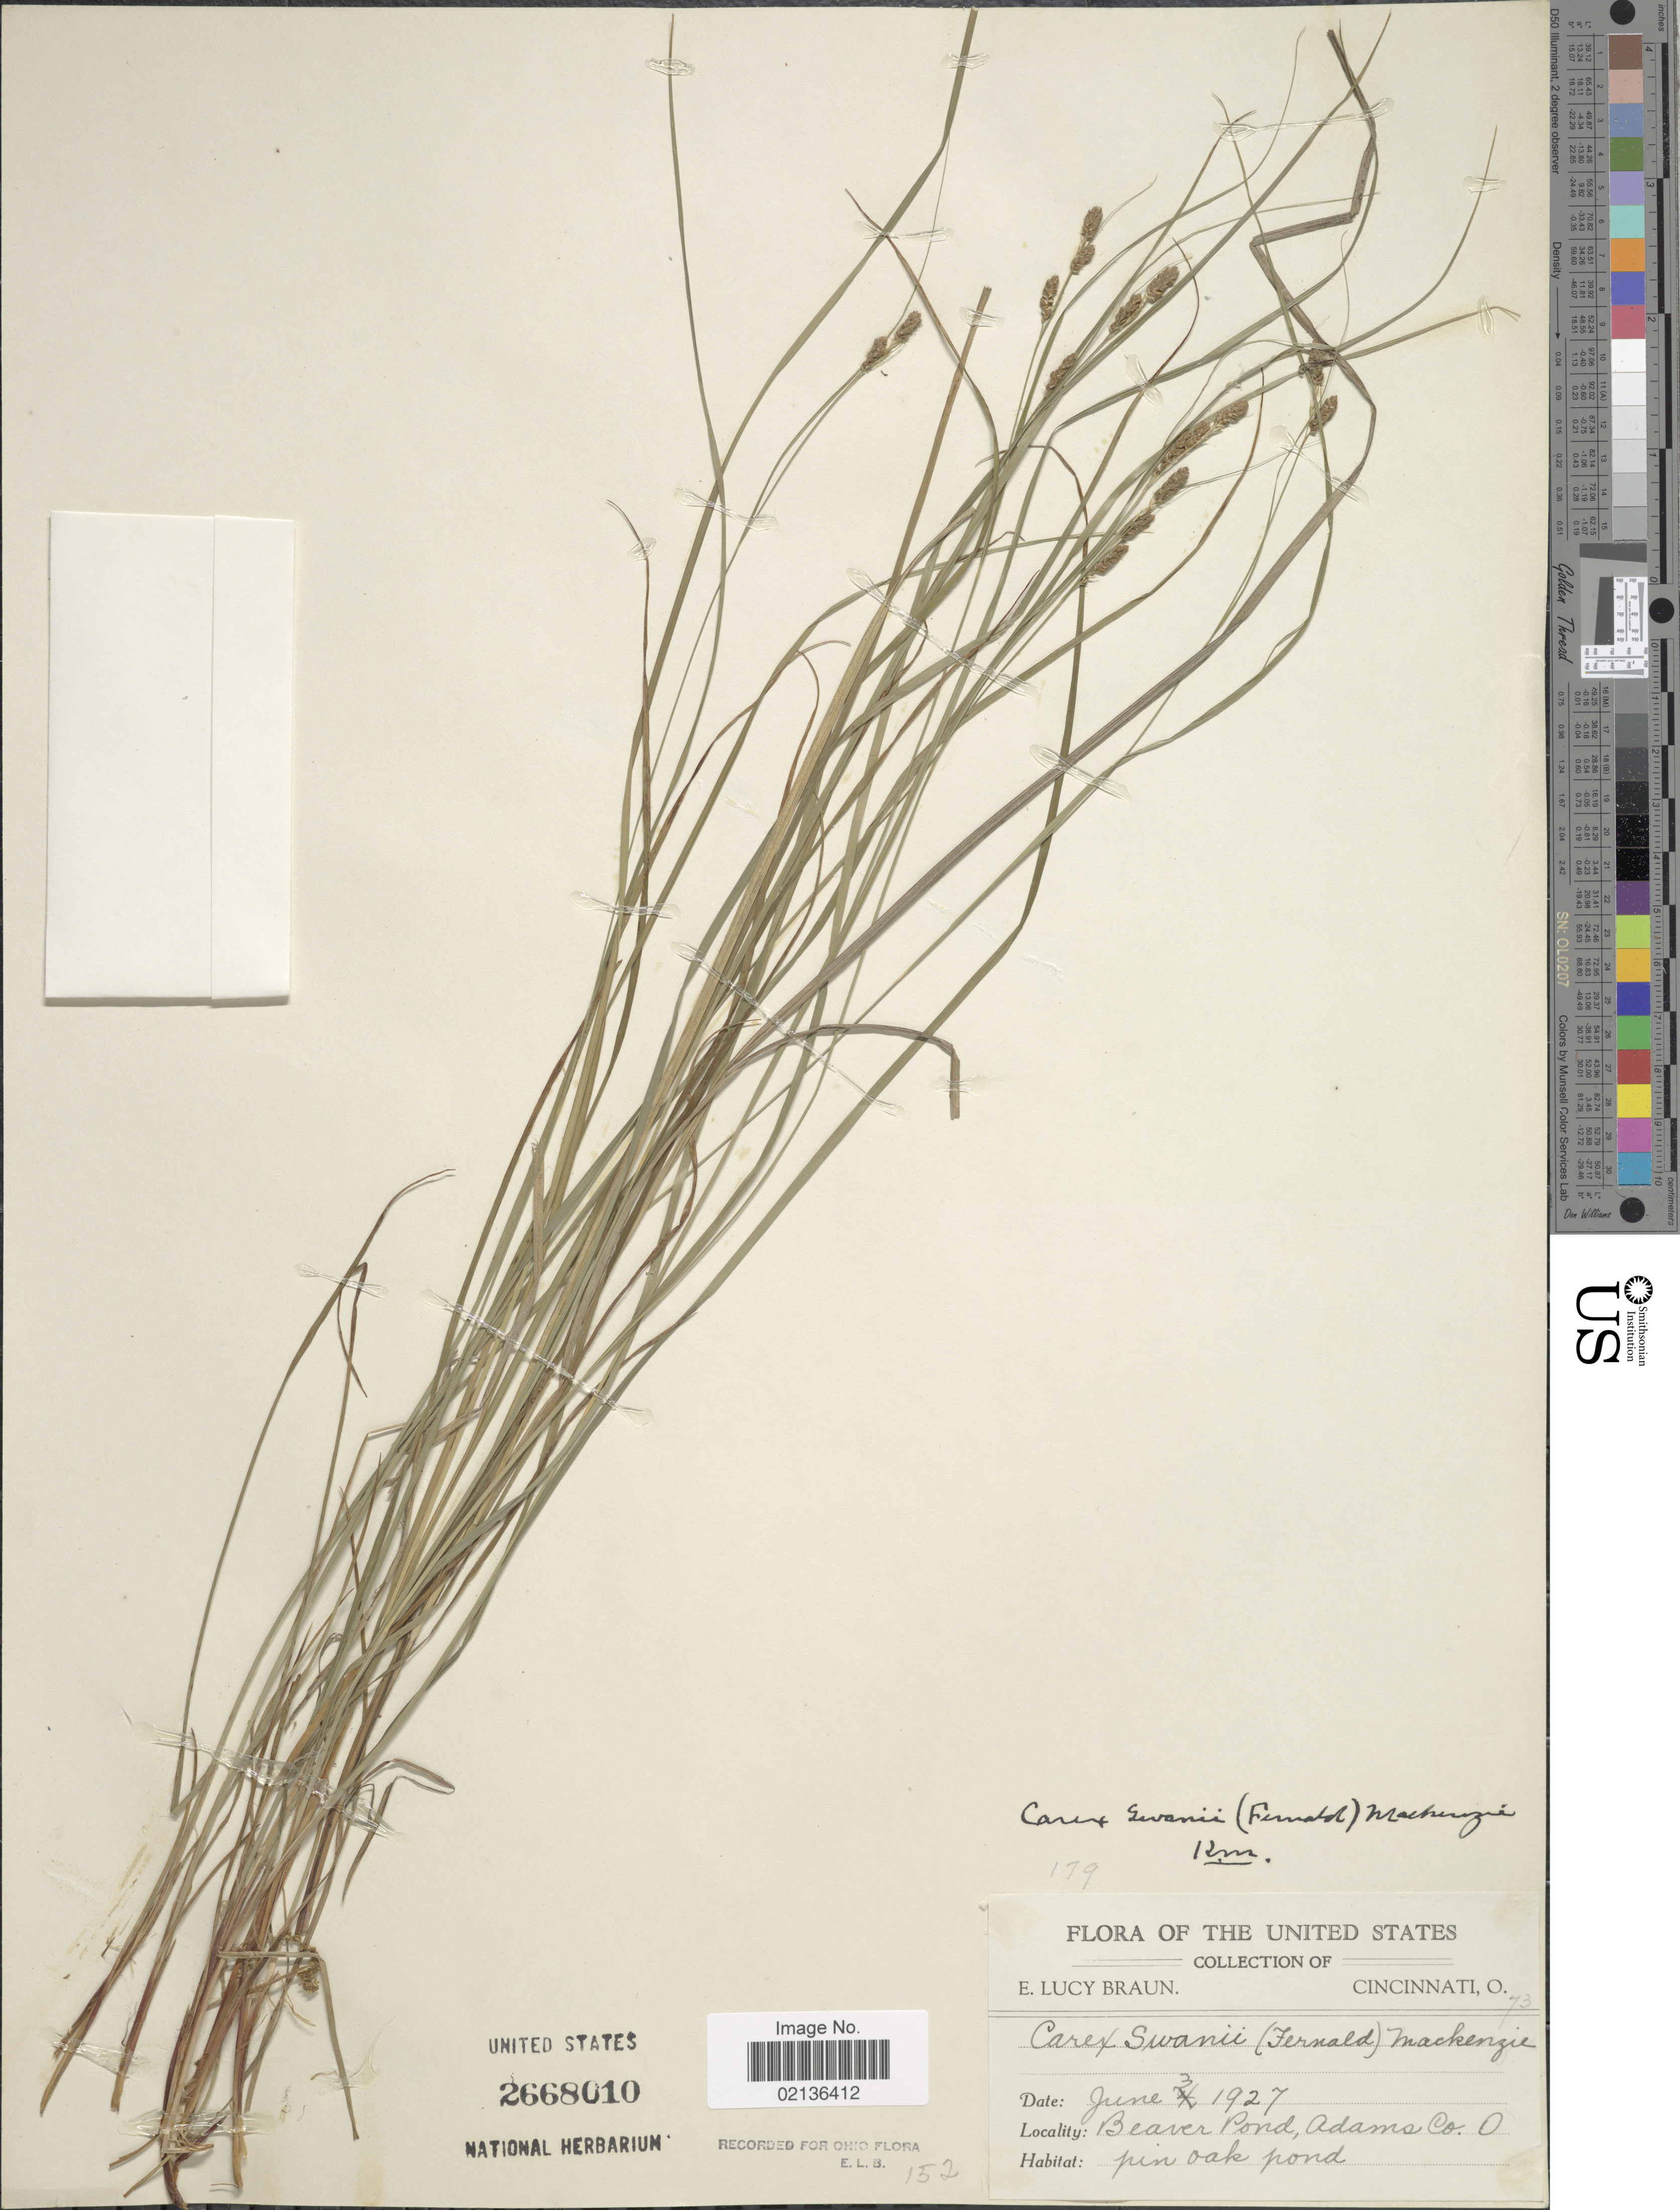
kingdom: Plantae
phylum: Tracheophyta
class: Liliopsida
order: Poales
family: Cyperaceae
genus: Carex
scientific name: Carex swanii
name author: (Fernald) Mack.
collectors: E. L. Braun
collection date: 1927-06-03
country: United States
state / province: Ohio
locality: Beaver Pond, Adams Co.O.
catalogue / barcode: US 2668010